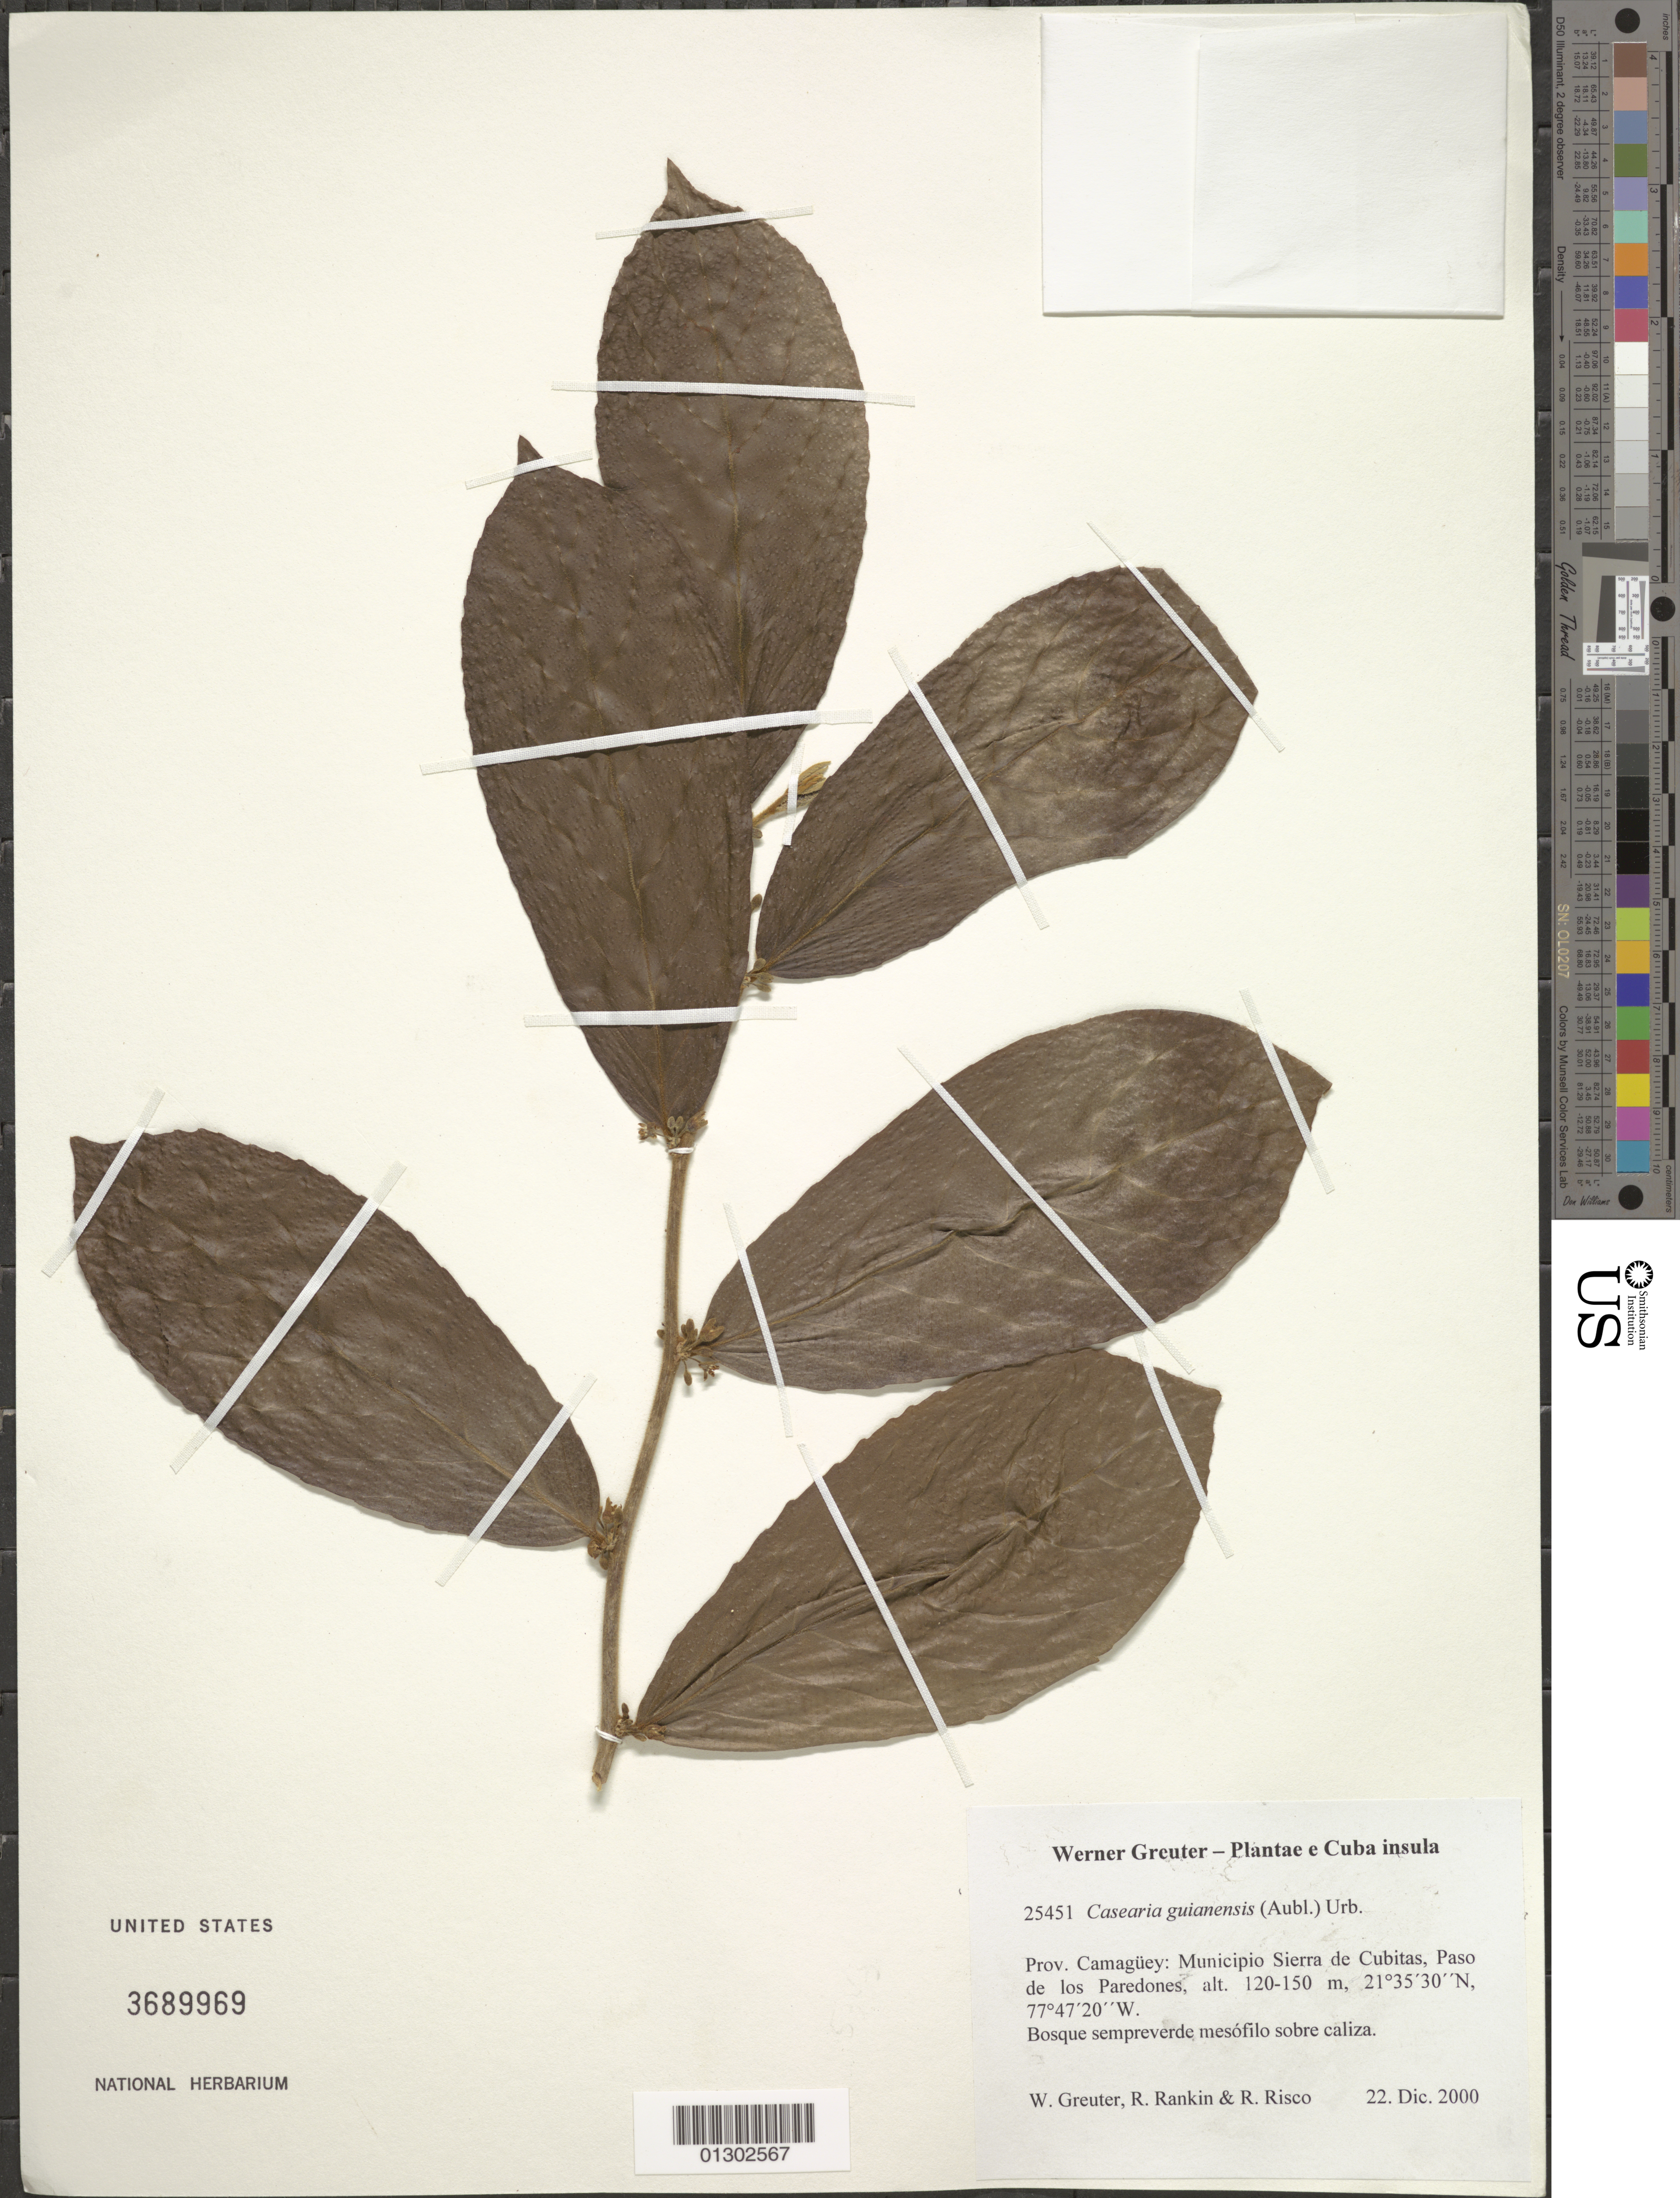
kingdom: Plantae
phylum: Tracheophyta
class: Magnoliopsida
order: Malpighiales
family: Salicaceae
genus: Casearia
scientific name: Casearia guianensis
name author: (Aubl.) Urb.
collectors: W. R. Greuter, R. Rankin Rodriguez & R. Risco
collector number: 25451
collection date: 2000-12-22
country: Cuba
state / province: Camagüey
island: Cuba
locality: Municipio Sierra de Cubitas, Paso de los Paredones.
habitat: Bosque sempreverde mesófilo sobre caliza.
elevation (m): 120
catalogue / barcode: US 3689969